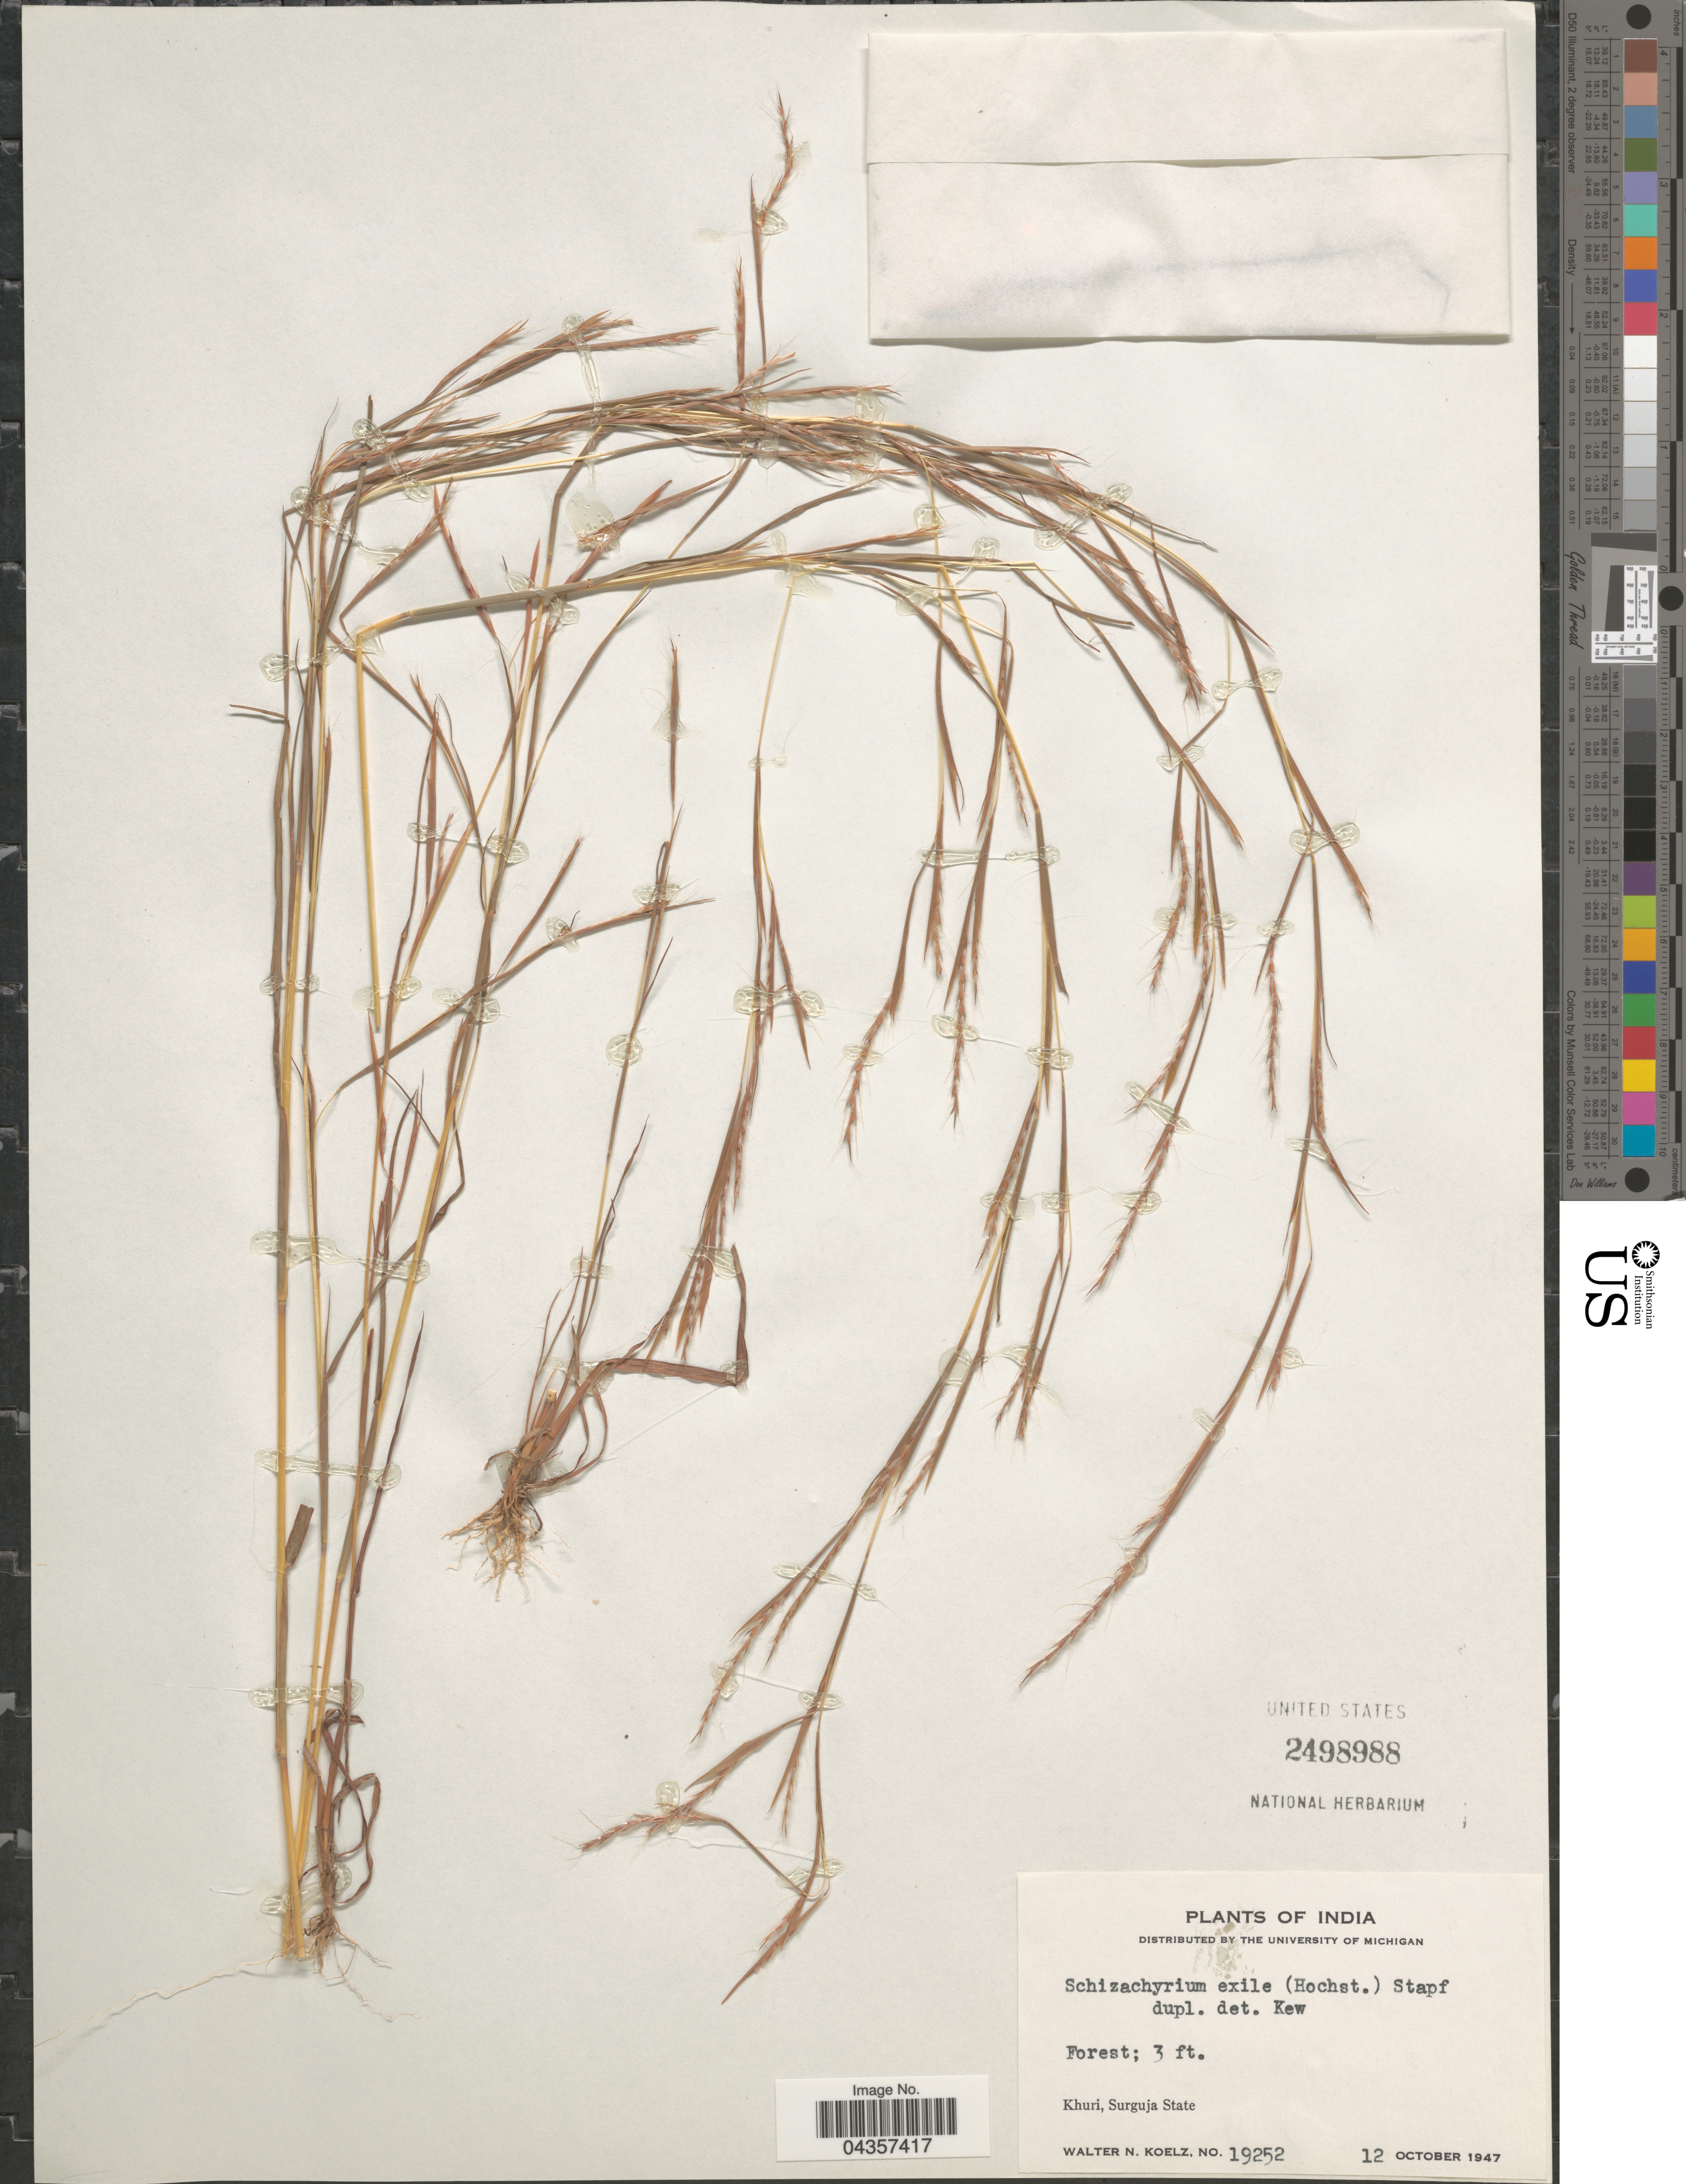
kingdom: Plantae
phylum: Tracheophyta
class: Liliopsida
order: Poales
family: Poaceae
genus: Schizachyrium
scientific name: Schizachyrium exile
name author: (Hochst.) Pilg.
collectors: W. N. Koelz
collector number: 19252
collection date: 1947-10-12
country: India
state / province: Chhattisgarh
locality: Khuri, Surguja State.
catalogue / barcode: US 2498988